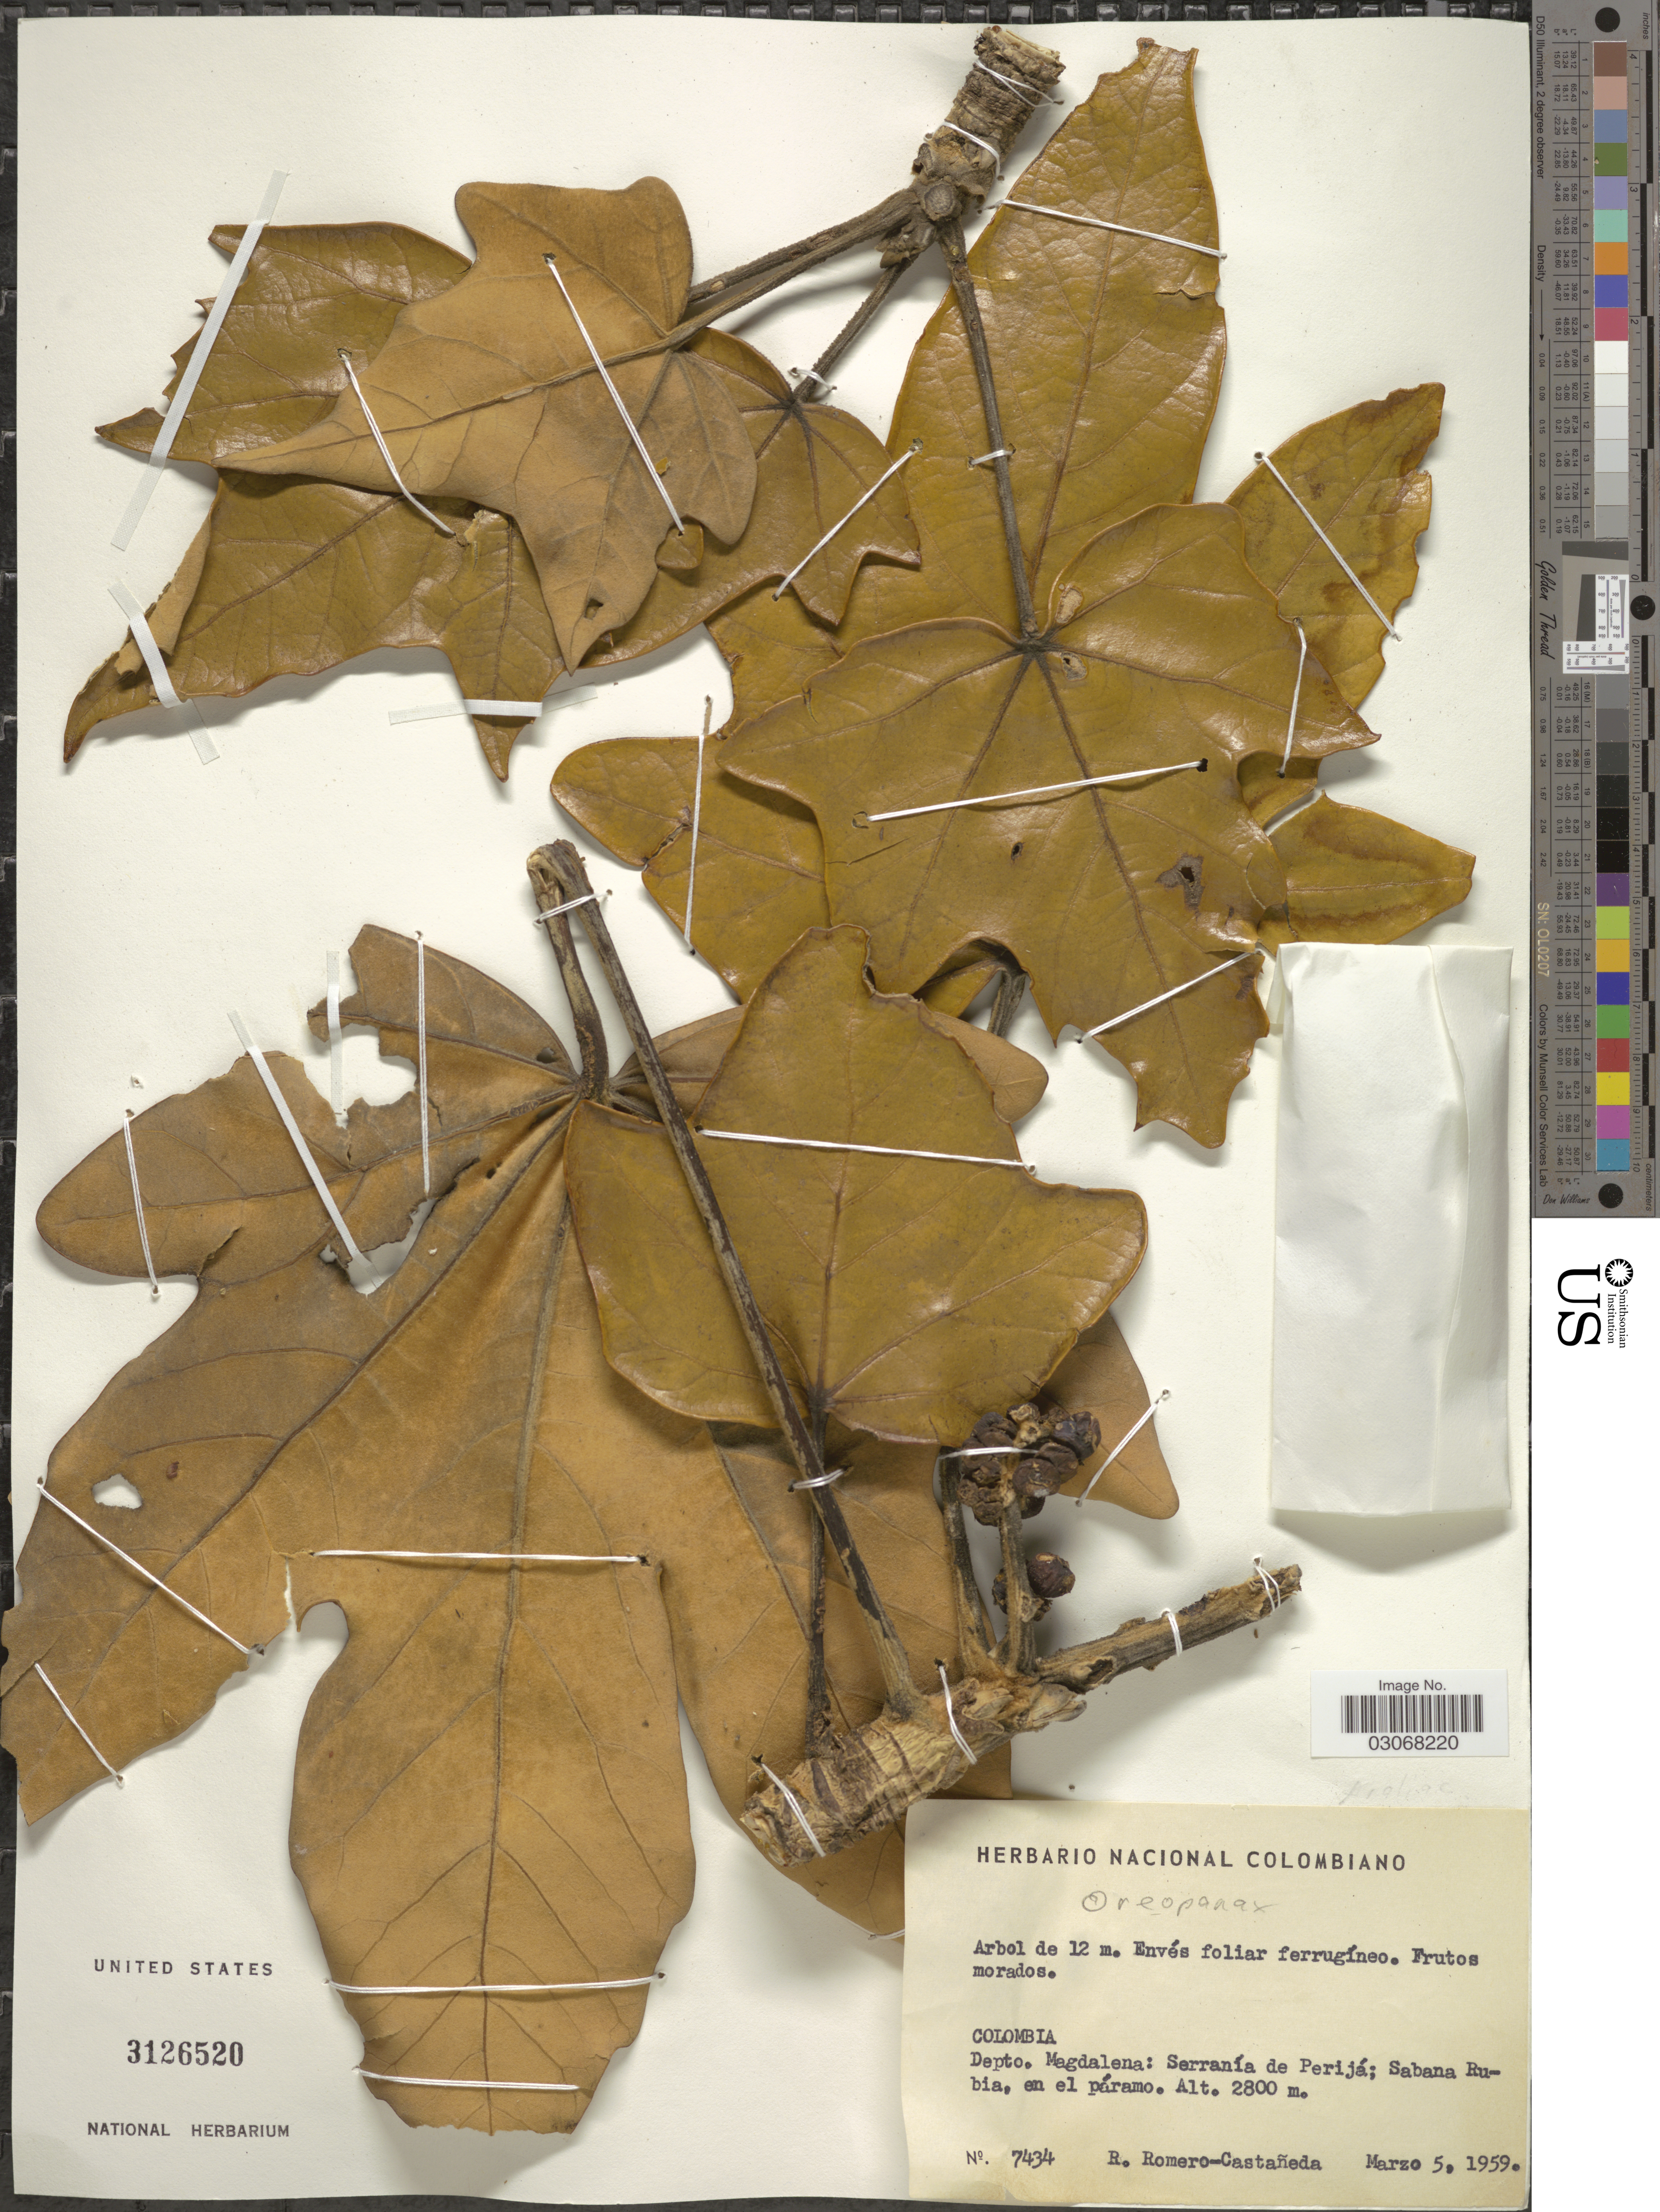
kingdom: Plantae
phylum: Tracheophyta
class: Magnoliopsida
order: Apiales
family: Araliaceae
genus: Oreopanax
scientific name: Oreopanax sp.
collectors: R. Romero Castañeda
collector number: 7434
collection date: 1959-03-05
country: Colombia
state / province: Magdalena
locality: Depto. Magdalena: Serranía de Perijá; Sabana Rubia, en el páramo.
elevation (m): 2800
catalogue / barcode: US 3126520